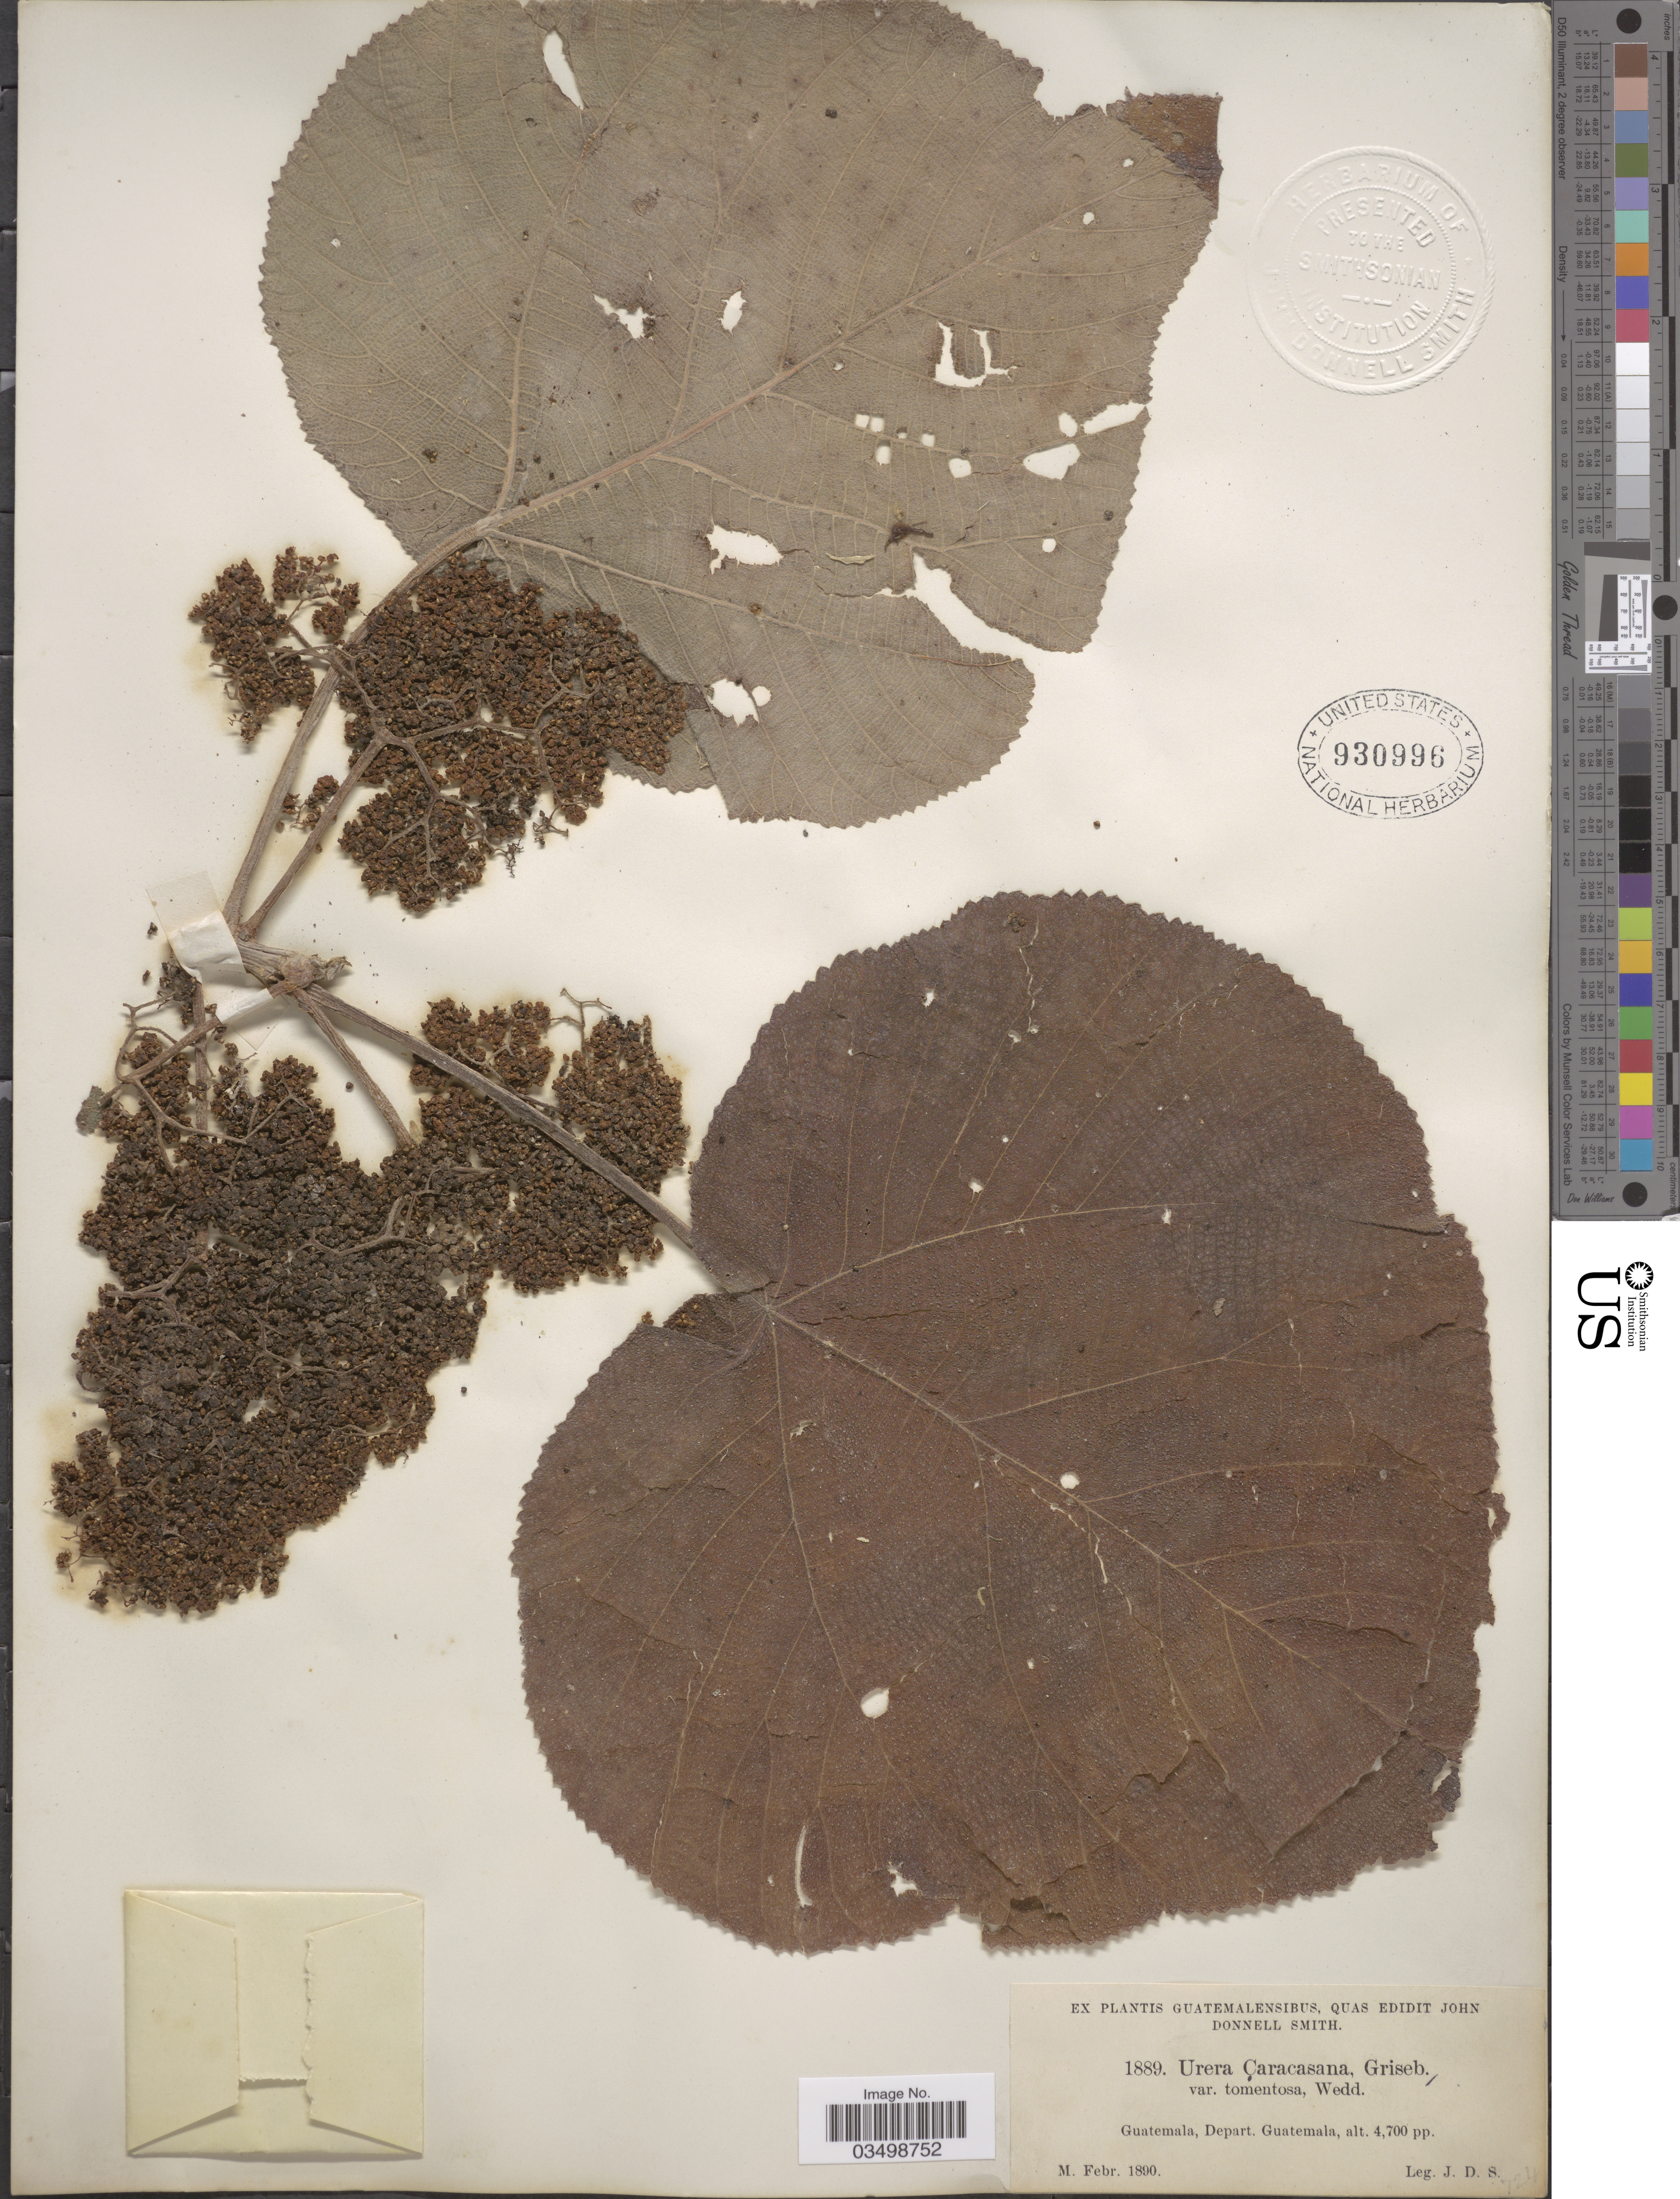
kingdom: Plantae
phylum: Tracheophyta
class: Magnoliopsida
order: Rosales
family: Urticaceae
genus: Urera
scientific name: Urera verrucosa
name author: (Liebm.) V.W. Steinm.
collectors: J. Donnell Smith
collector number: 1889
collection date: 1890-02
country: Guatemala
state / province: Guatemala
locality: Guatemala, Depart. Guatemala.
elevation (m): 1433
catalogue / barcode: US 930996